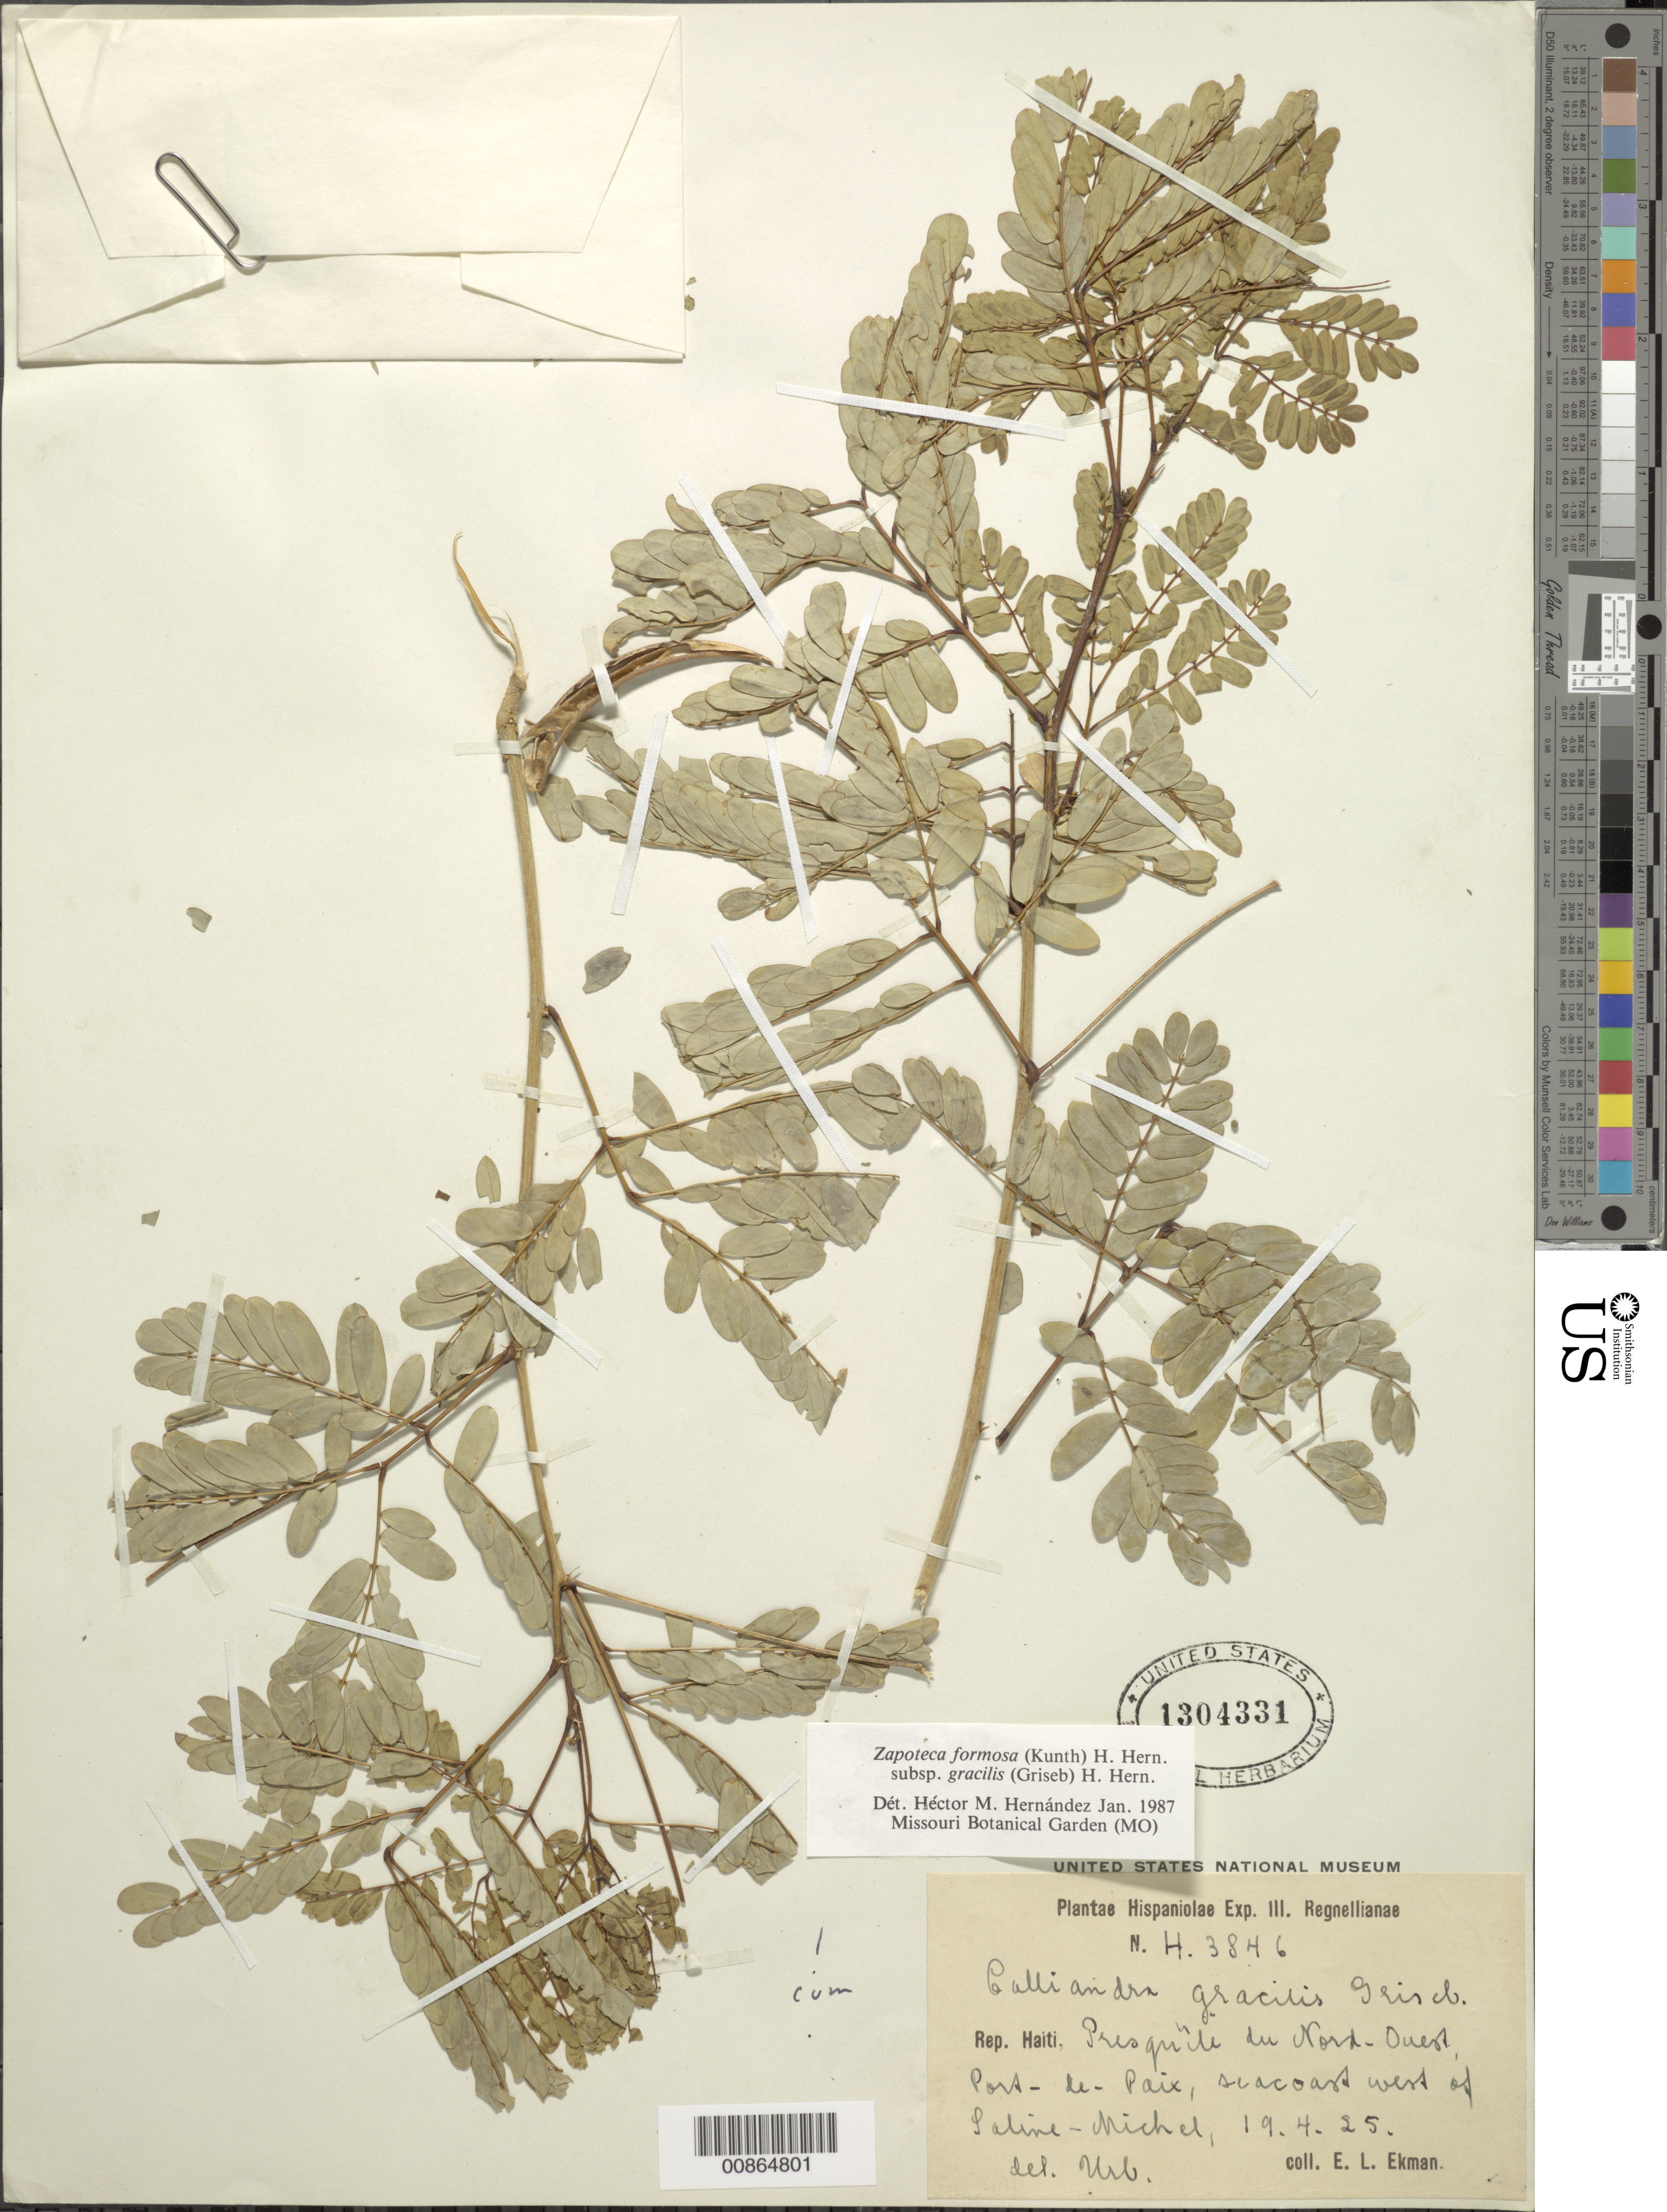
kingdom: Plantae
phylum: Tracheophyta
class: Magnoliopsida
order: Fabales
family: Fabaceae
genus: Zapoteca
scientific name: Zapoteca formosa subsp. gracilis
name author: (Griseb.) H.M. Hern.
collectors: E. L. Ekman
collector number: H 3846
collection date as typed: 19 Apr 1925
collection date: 1925-04-19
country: Haiti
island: Hispaniola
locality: Presqu'île du Nord-Ouest, Port-de-Paix, west of Saline- Michel.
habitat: Seacoast.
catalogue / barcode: US 1304331